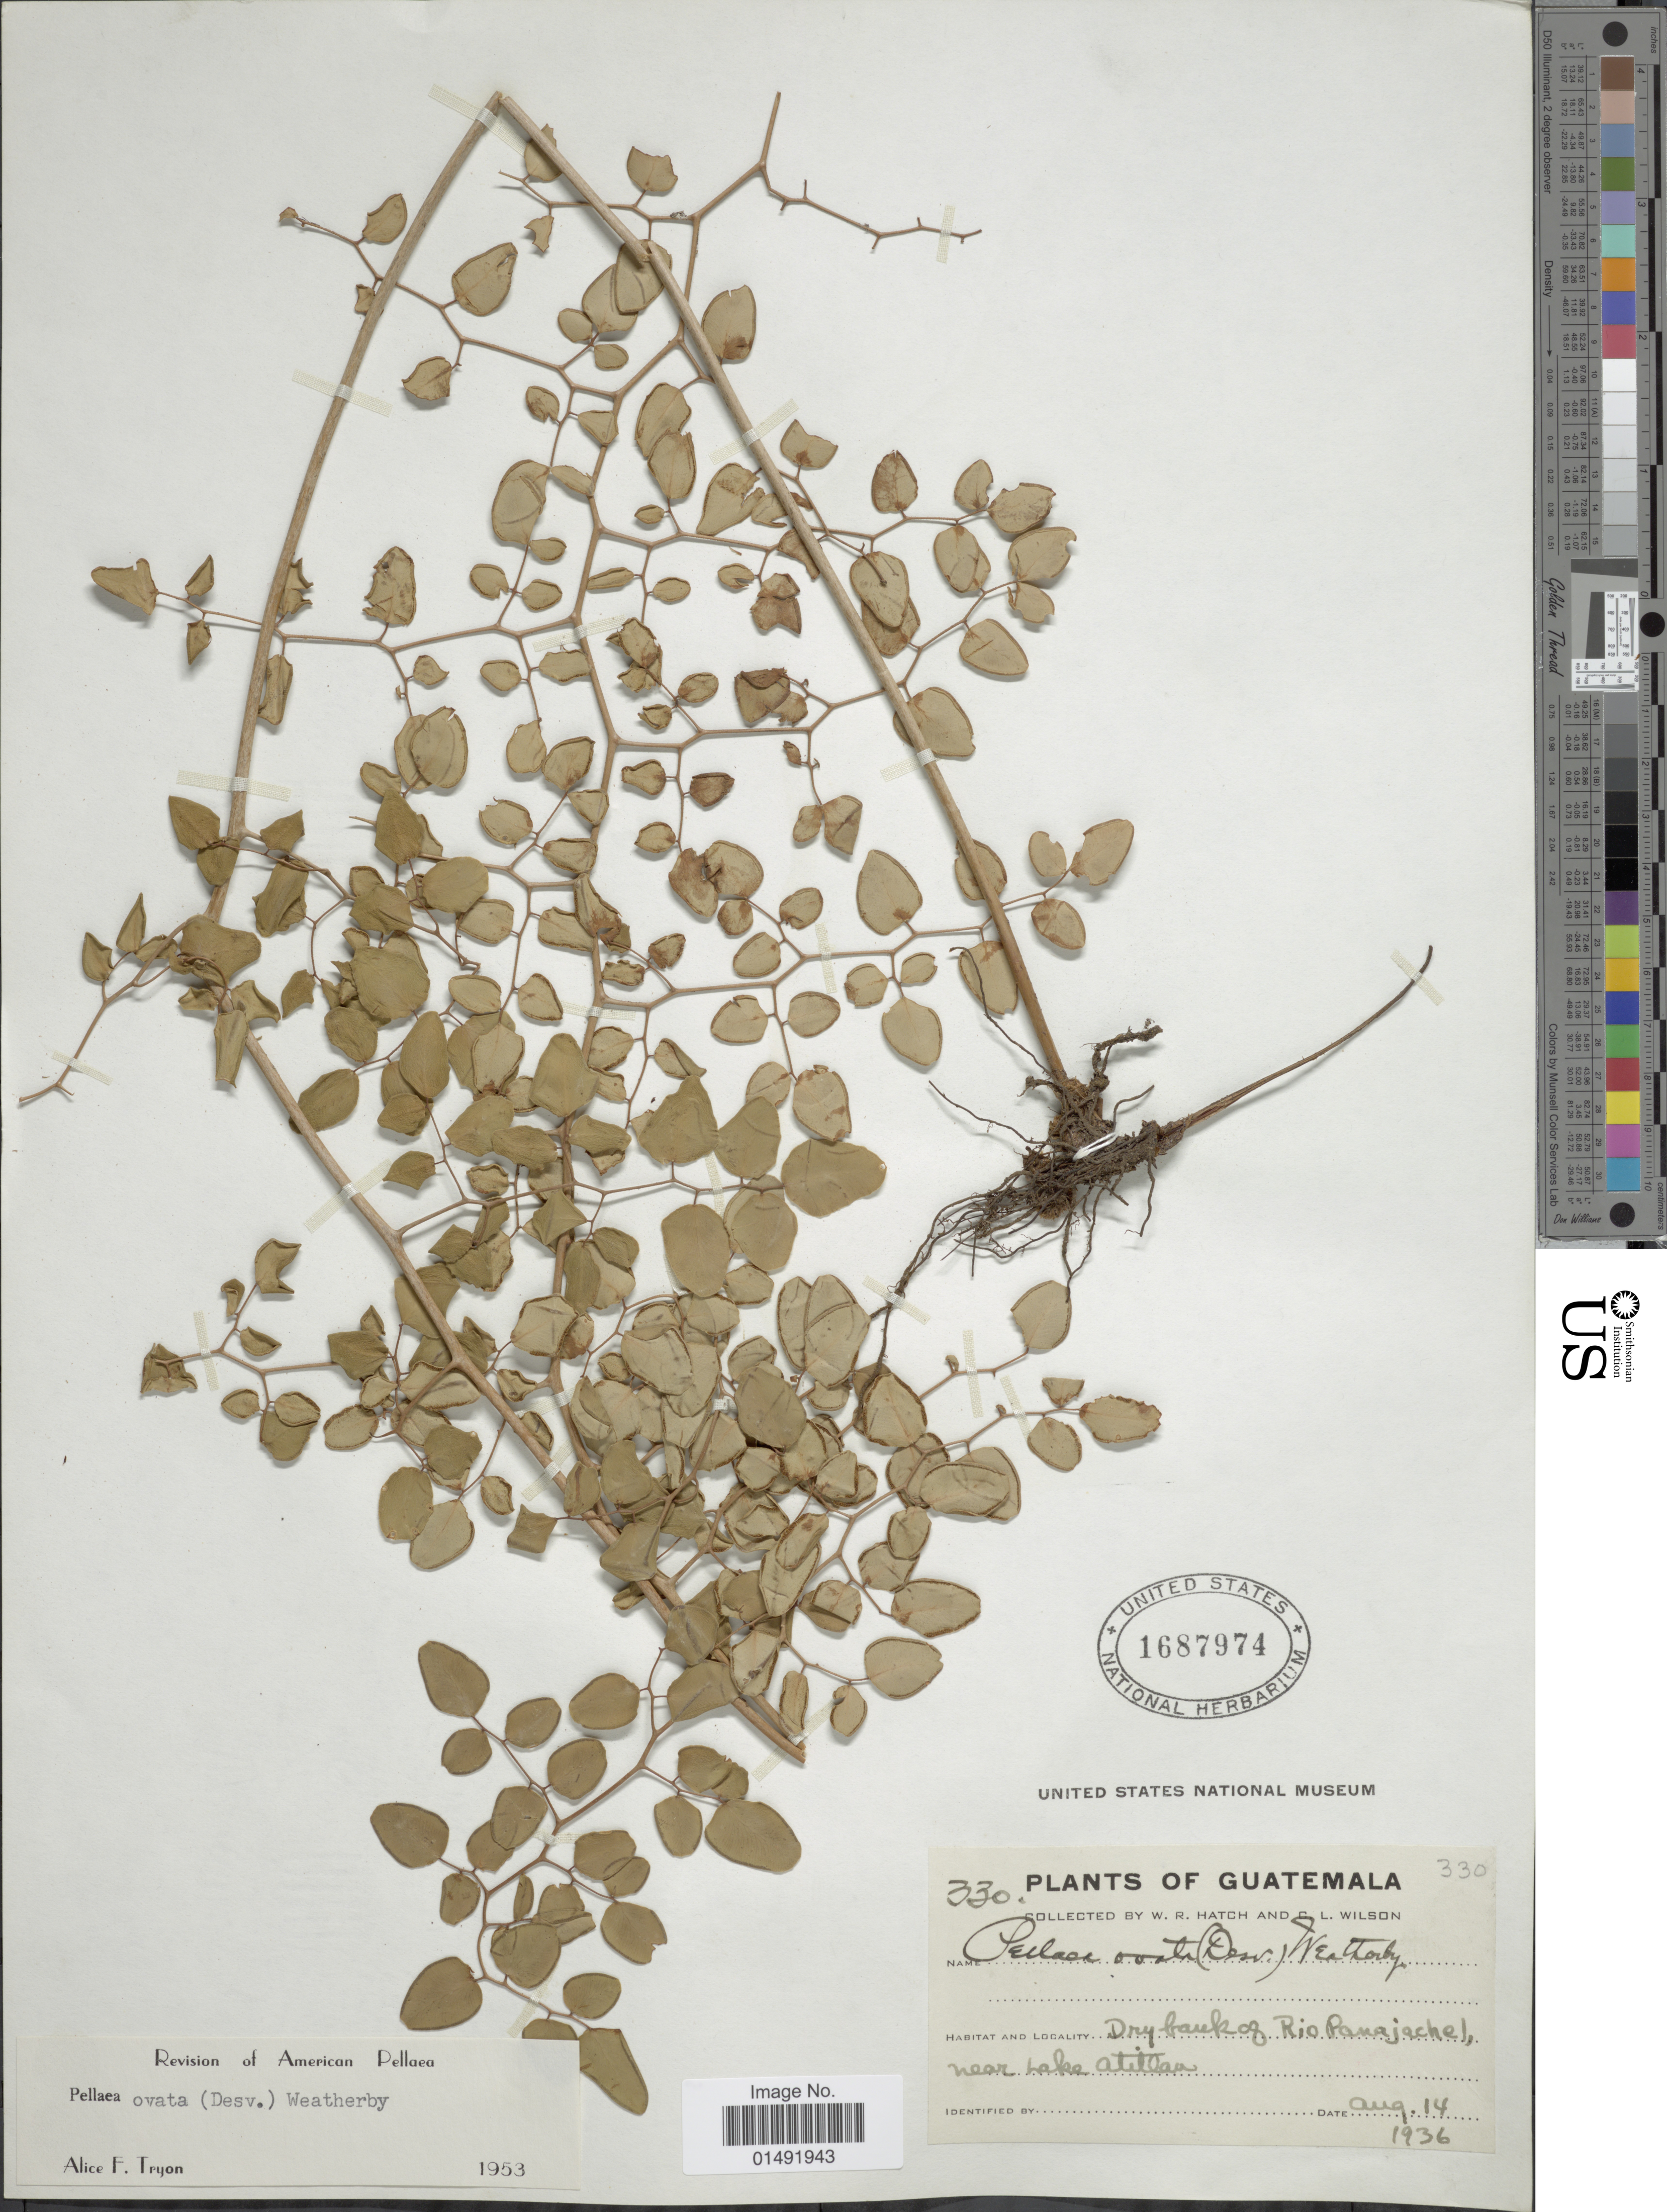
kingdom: Plantae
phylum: Tracheophyta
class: Polypodiopsida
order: Polypodiales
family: Pteridaceae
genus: Pellaea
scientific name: Pellaea ovata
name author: (Desv.) Weath.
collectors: W. Hatch & C. L. Wilson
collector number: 330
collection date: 1936-08-14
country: Guatemala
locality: Dry bank of Rio Panajachel, near Lake Atitlan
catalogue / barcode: US 1687974